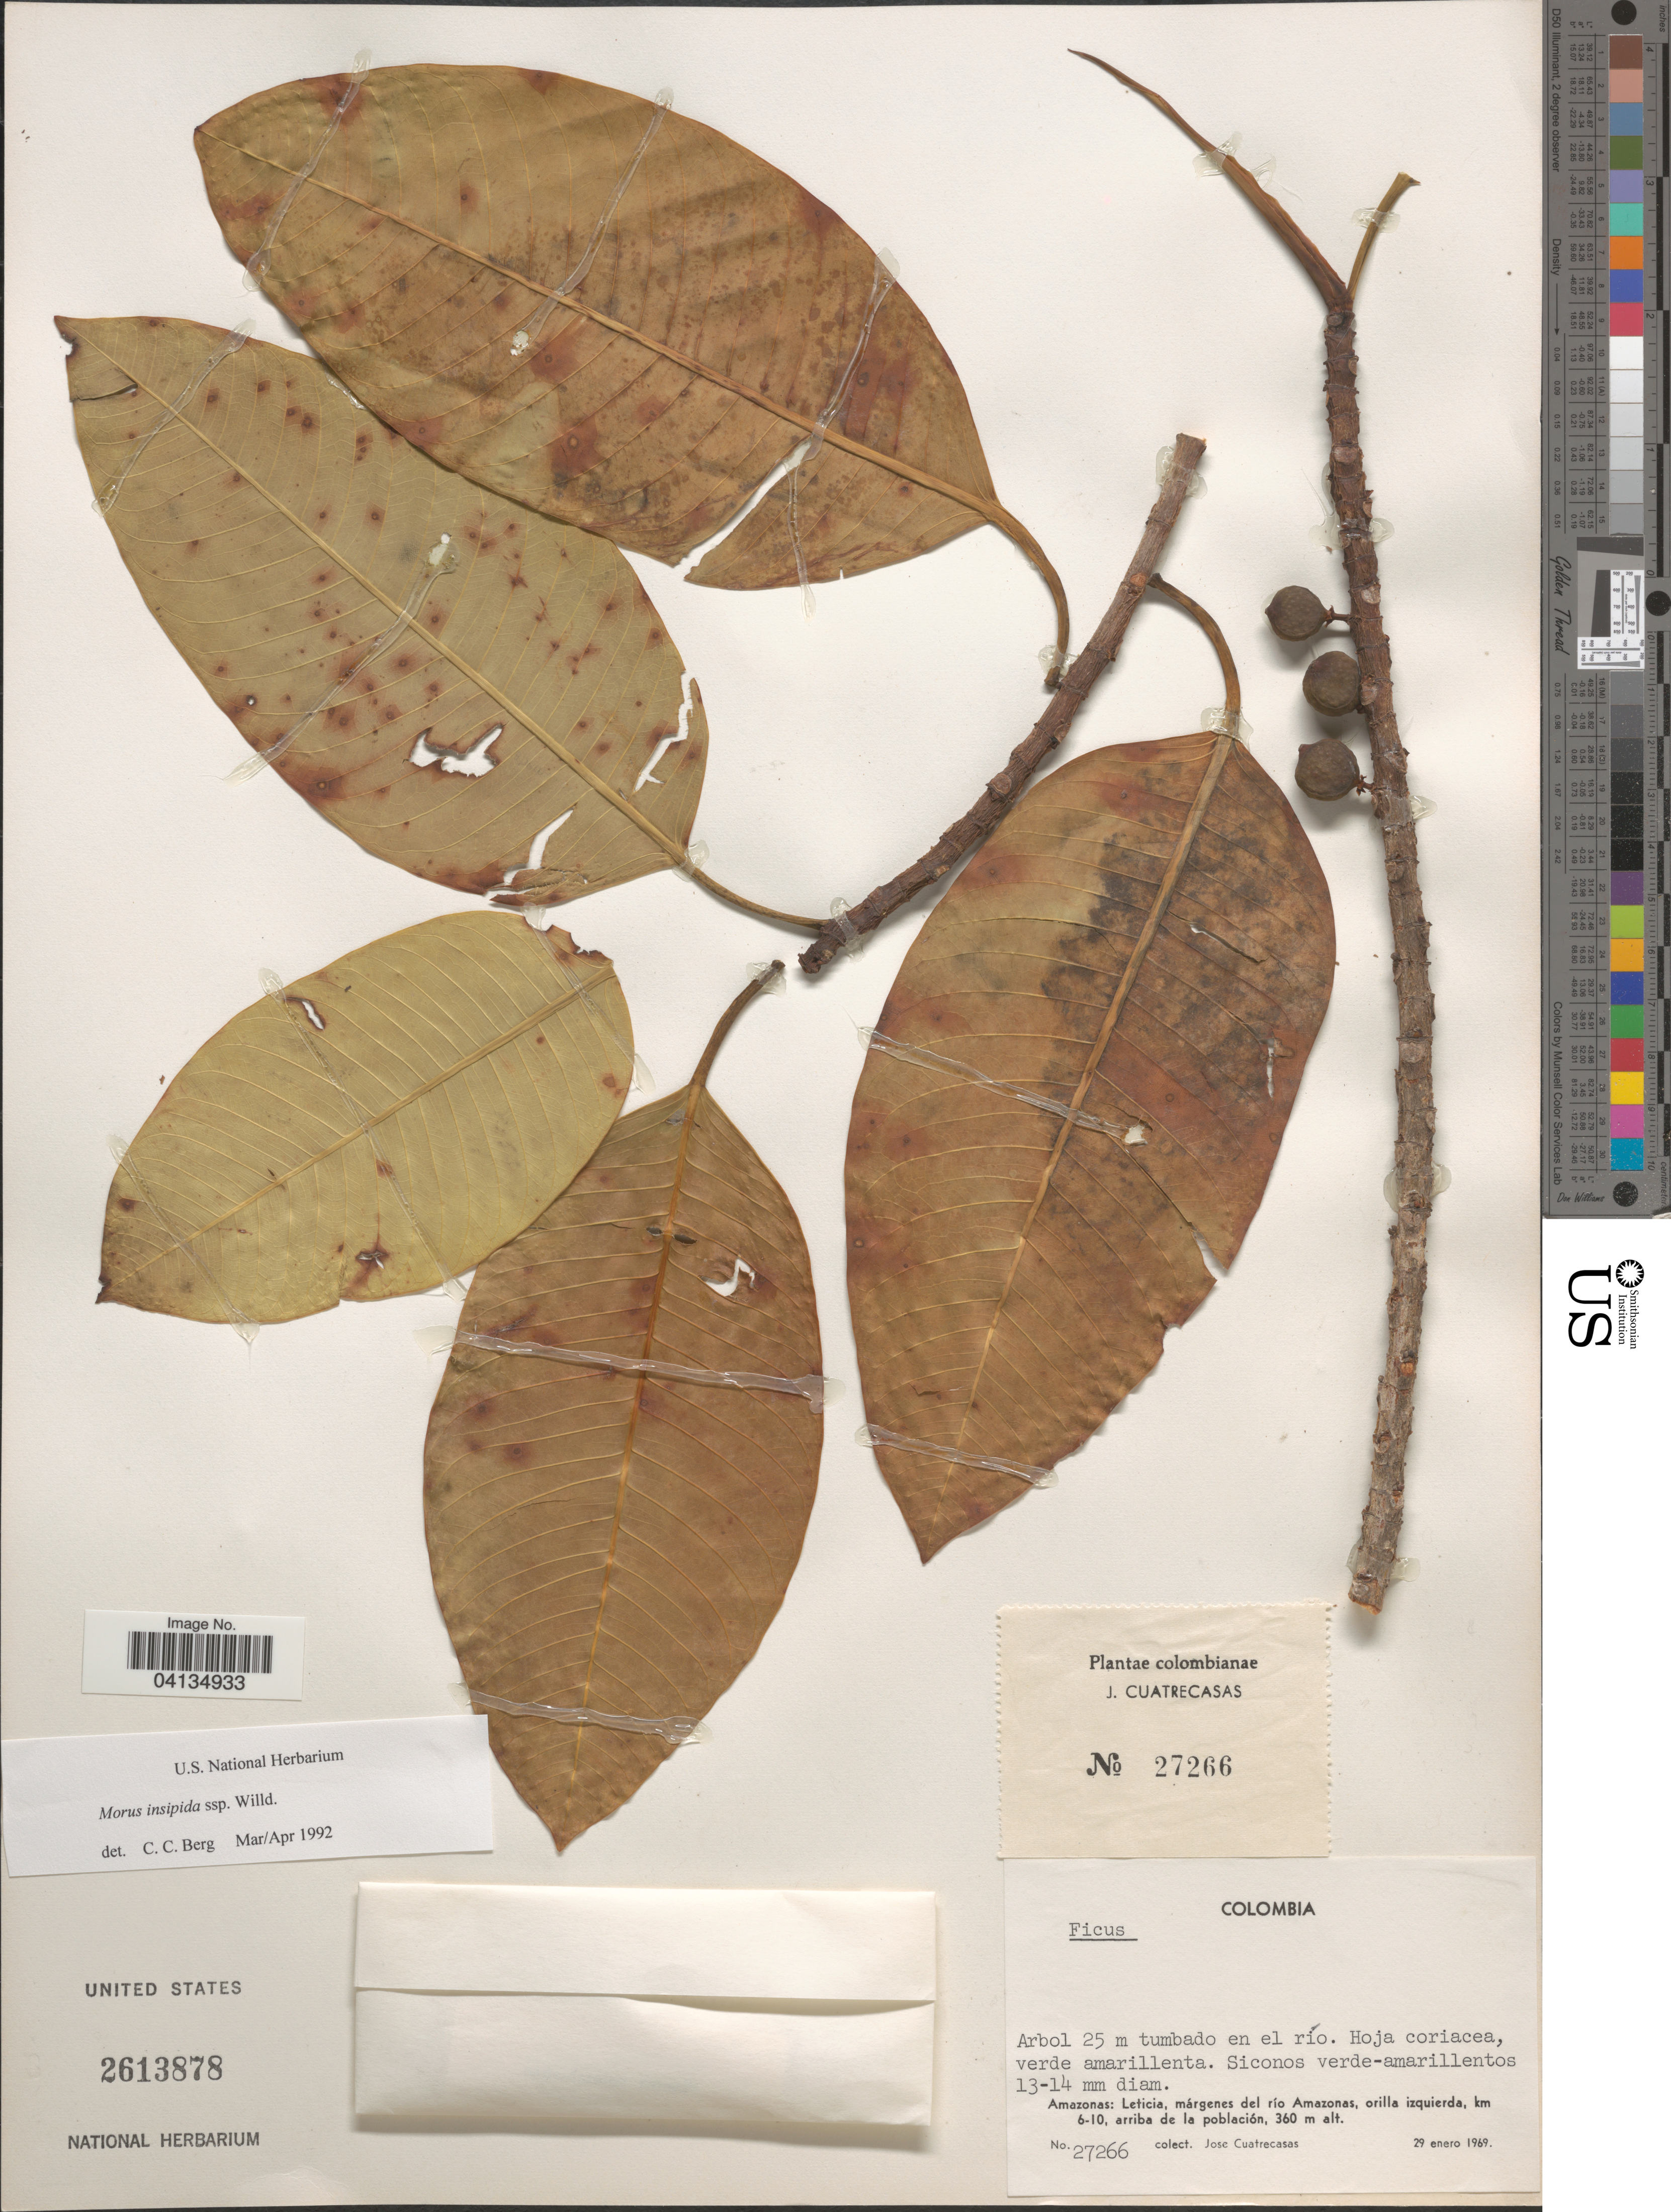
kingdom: Plantae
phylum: Tracheophyta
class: Magnoliopsida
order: Rosales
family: Moraceae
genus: Ficus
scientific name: Ficus insipida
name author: Willd.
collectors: J. Cuatrecasas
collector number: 27266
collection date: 1969-01-29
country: Colombia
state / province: Amazonas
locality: Leticia, márgenes del río Amazonas, orilla izquierda, km 6-10, arriba de la población.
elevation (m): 360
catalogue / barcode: US 2613878